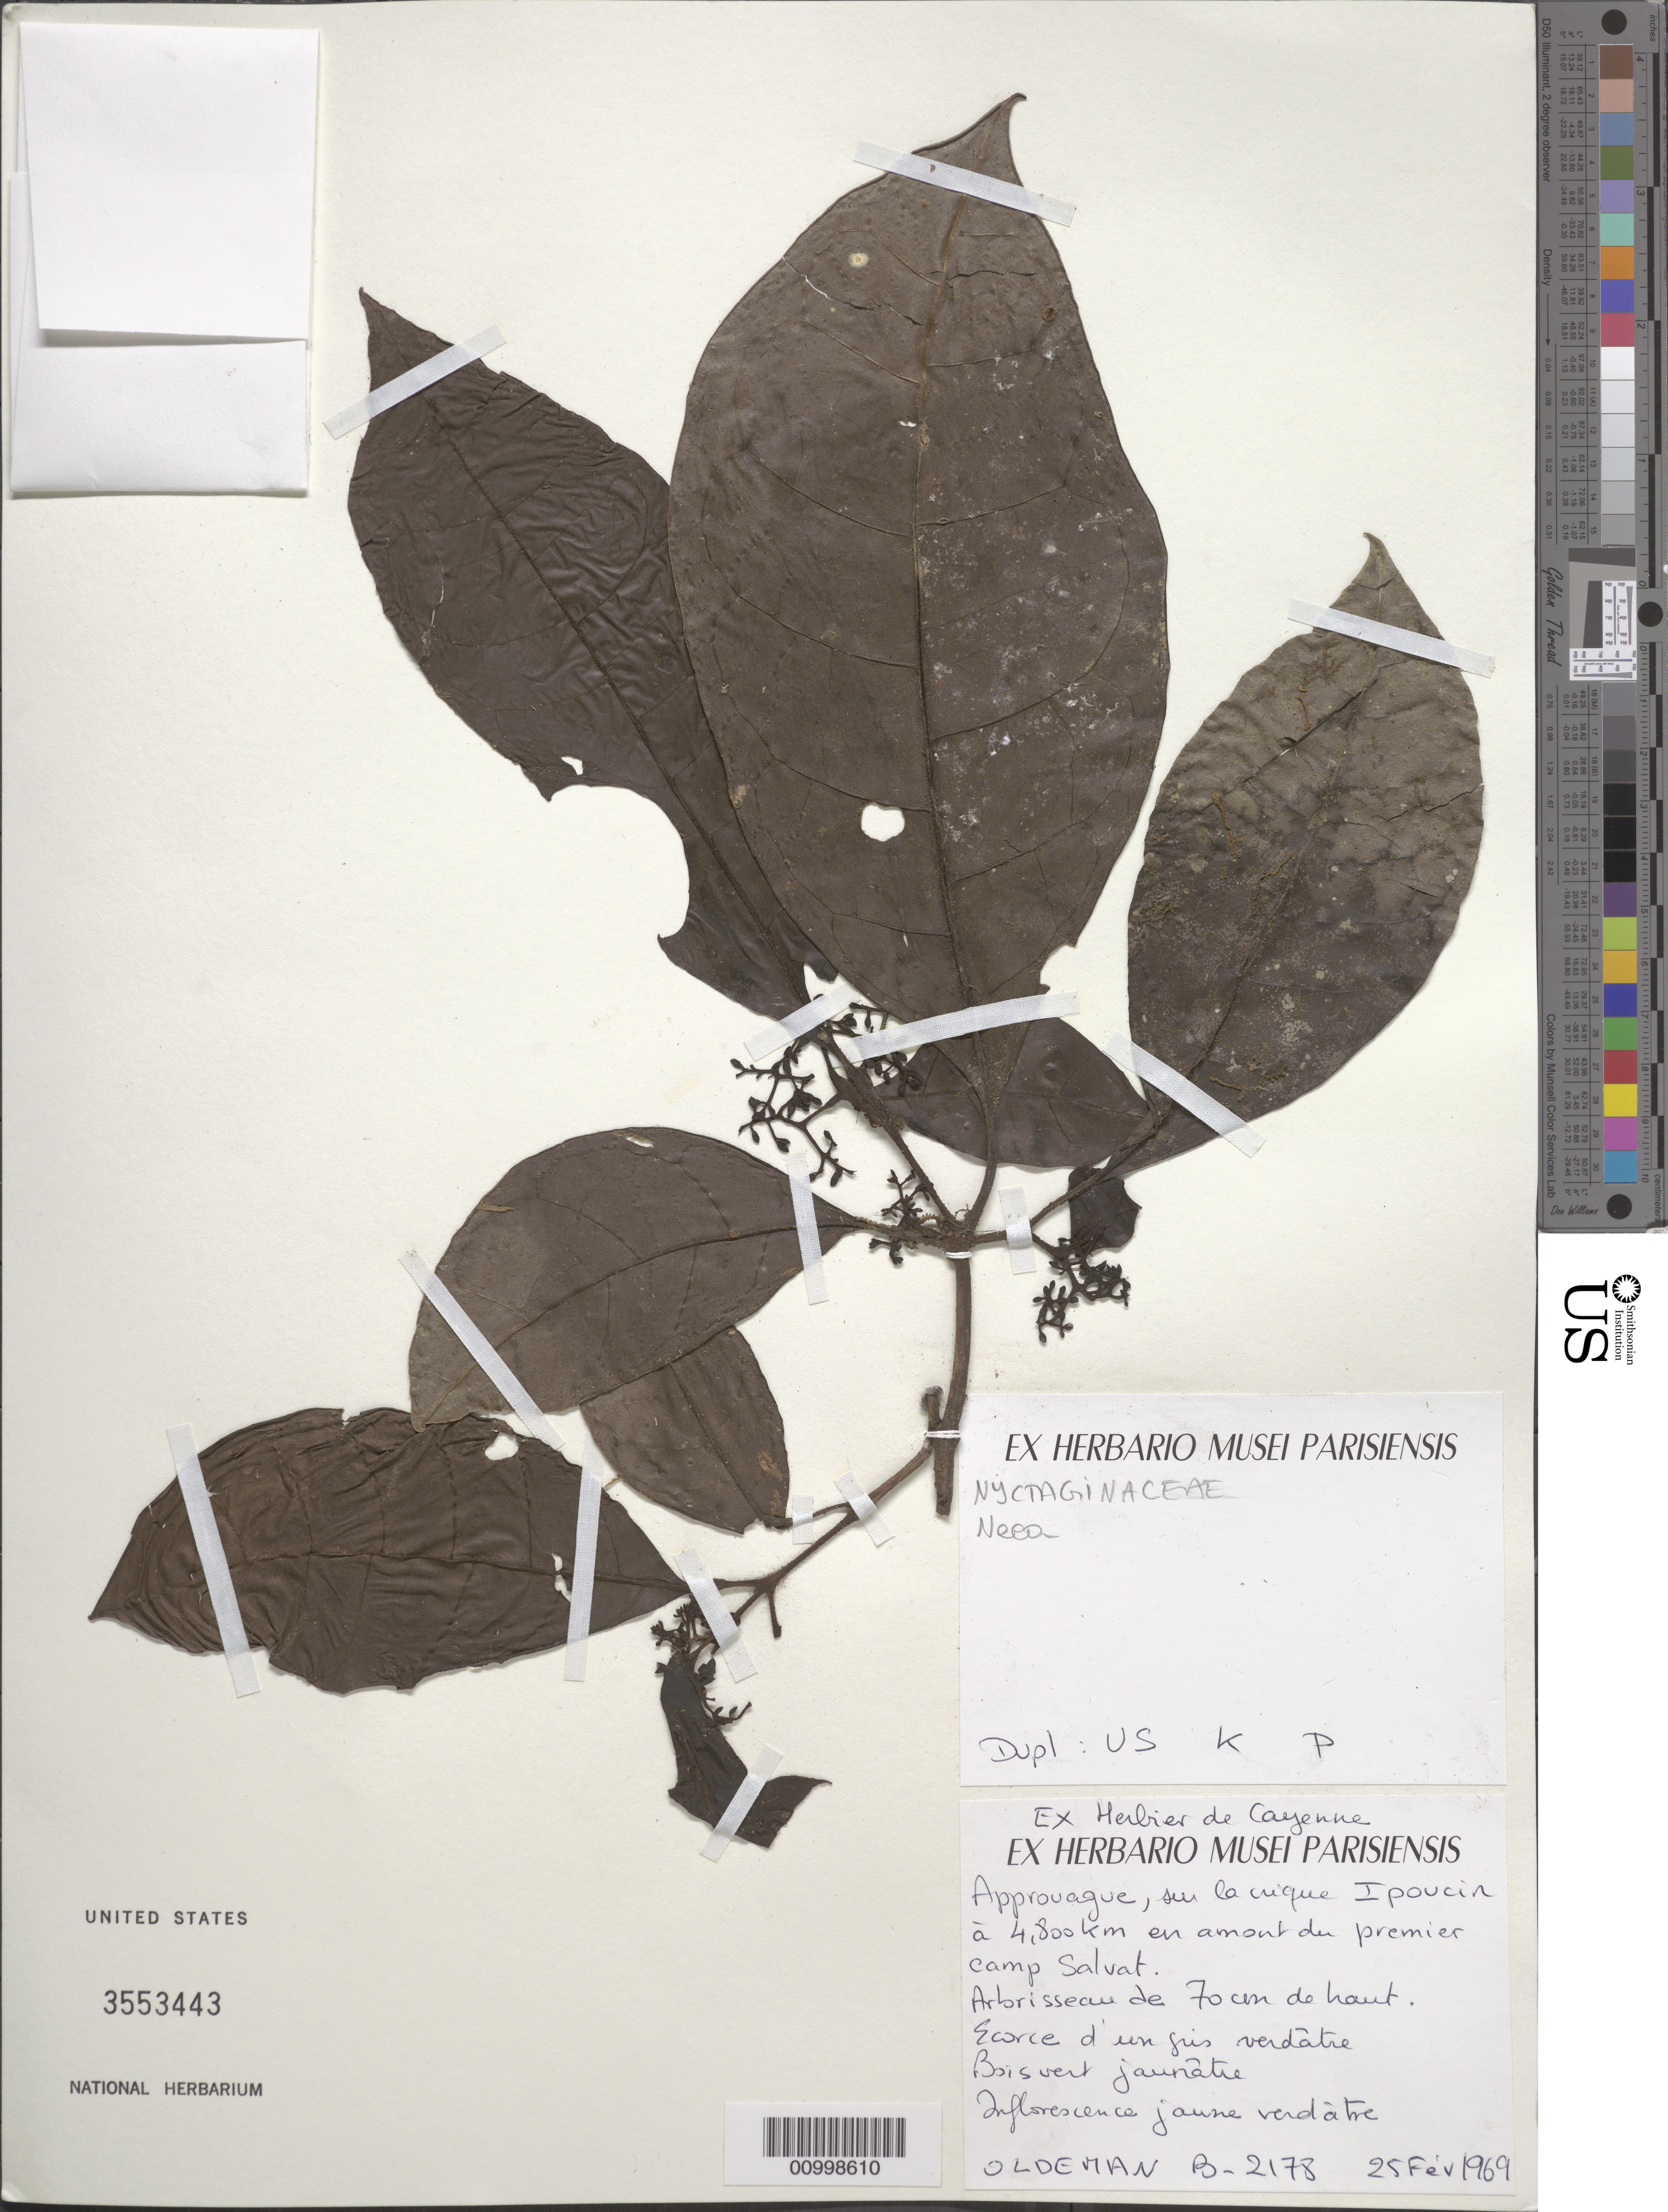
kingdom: Plantae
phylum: Tracheophyta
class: Magnoliopsida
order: Caryophyllales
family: Nyctaginaceae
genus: Neea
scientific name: Neea sp.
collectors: R. Oldeman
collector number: B 2178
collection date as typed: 25-Feb-69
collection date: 1969-02-25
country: French Guiana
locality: Crique Ipoucin, Approuague, a 4.8 km en amont du premier camp Salvat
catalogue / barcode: US 3553443